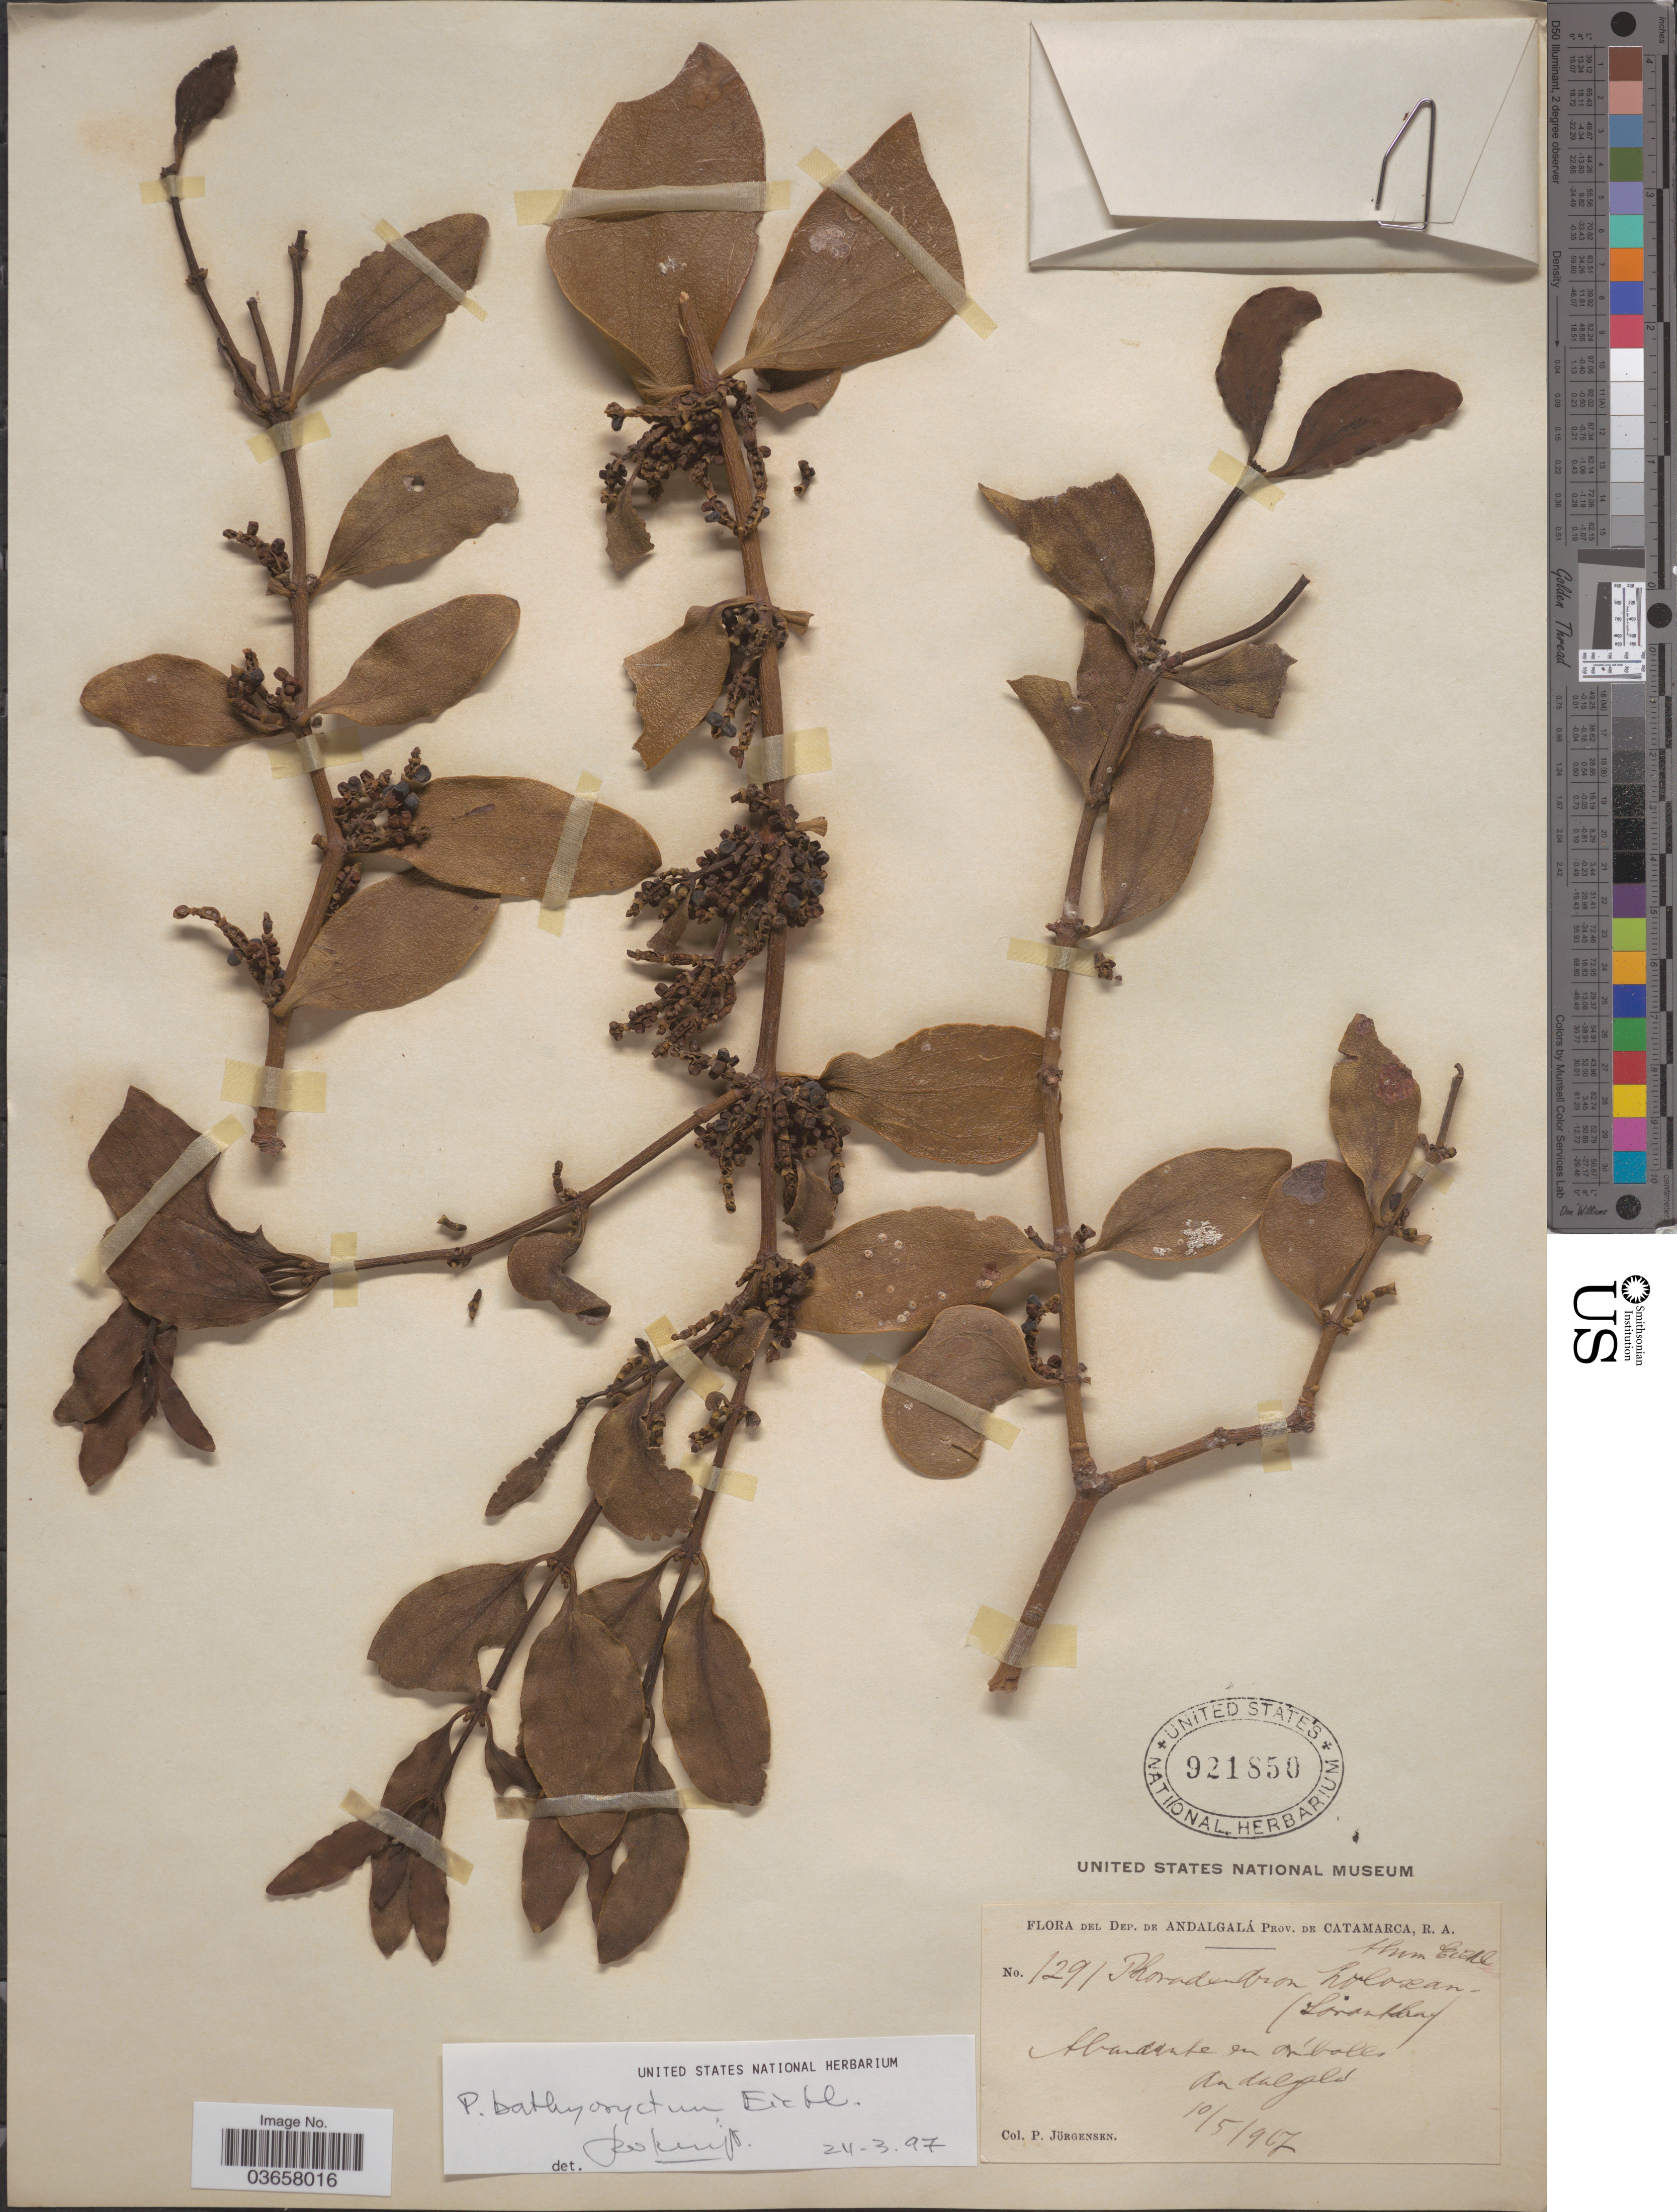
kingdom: Plantae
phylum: Tracheophyta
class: Magnoliopsida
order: Santalales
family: Viscaceae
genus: Phoradendron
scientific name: Phoradendron bathyoryctorum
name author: Eichler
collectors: P. Jörgensen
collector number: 1291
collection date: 1967-05-10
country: Argentina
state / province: Catamarca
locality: Dep. de Andalgalá. Andalgalá.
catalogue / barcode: US 921850